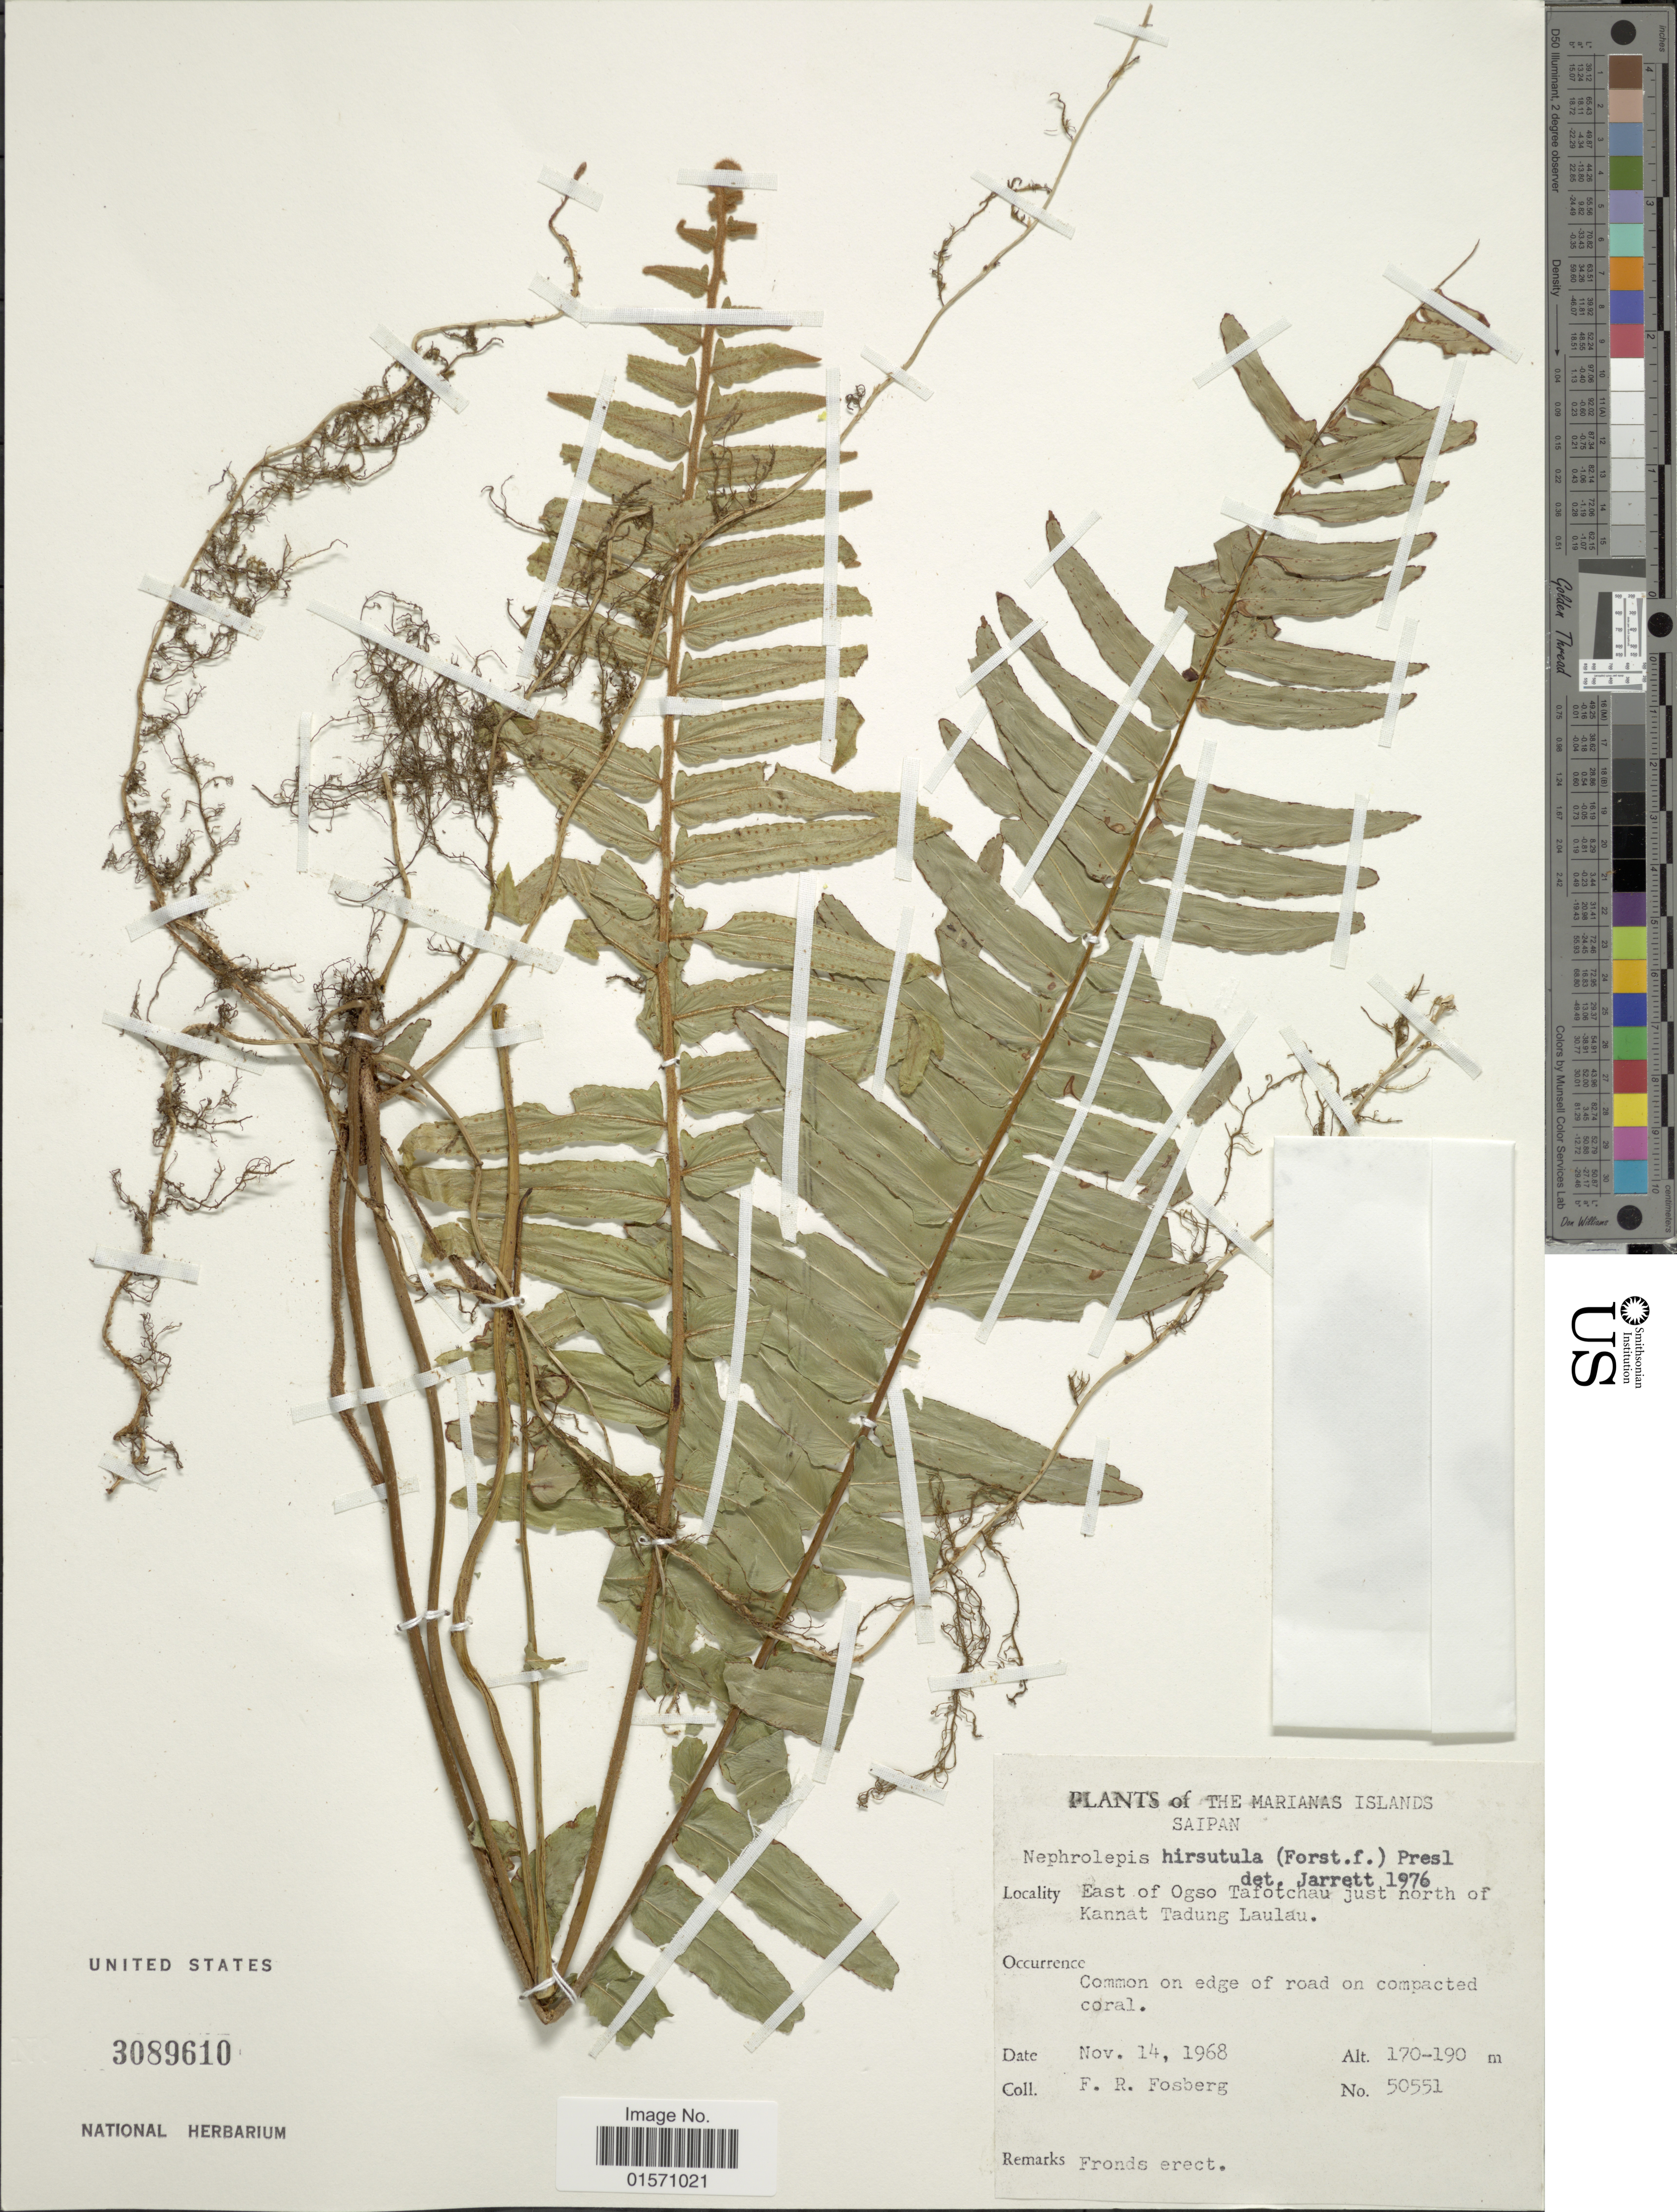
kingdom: Plantae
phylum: Tracheophyta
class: Polypodiopsida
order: Polypodiales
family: Nephrolepidaceae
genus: Nephrolepis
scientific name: Nephrolepis hirsutula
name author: (G. Forst.) C. Presl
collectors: F. R. Fosberg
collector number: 50551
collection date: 1968-11-14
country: Northern Mariana Islands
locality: Marianas Islands. Saipan. East of Ogso Tafotchau just north of Kannat Tadung Laulau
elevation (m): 170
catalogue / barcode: US 3089610